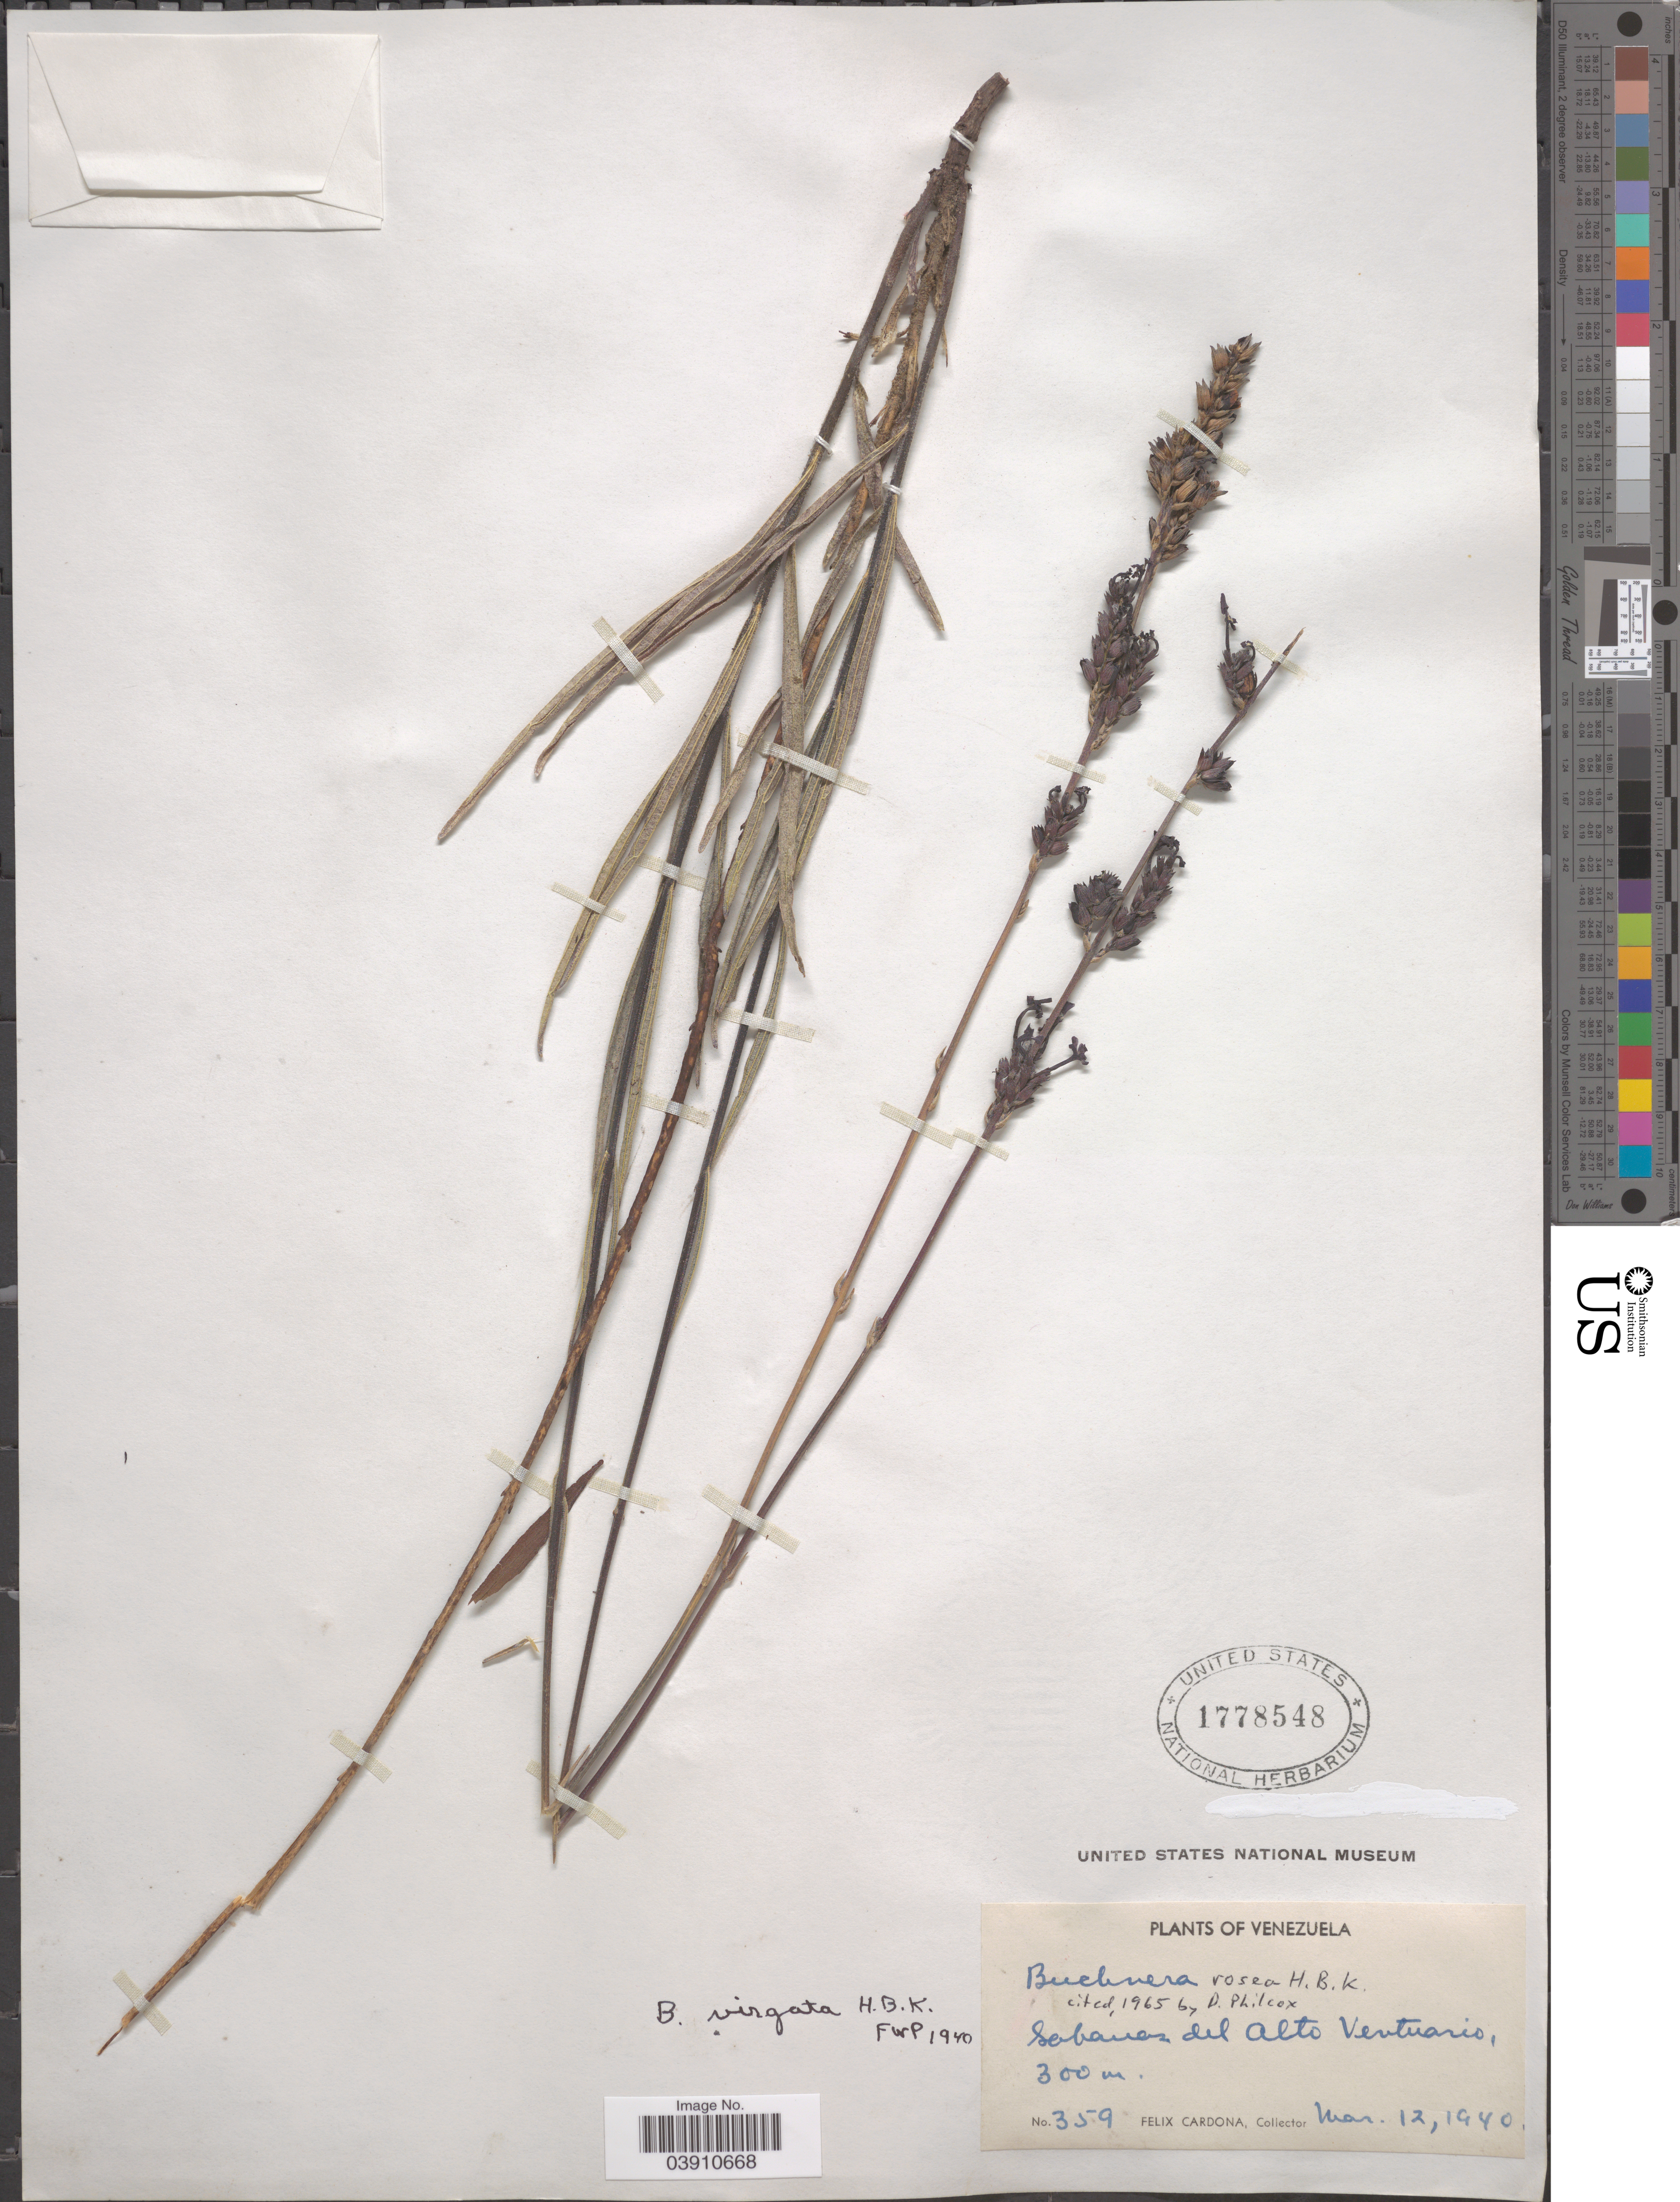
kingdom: Plantae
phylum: Tracheophyta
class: Magnoliopsida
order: Lamiales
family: Orobanchaceae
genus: Buchnera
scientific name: Buchnera rosea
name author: Kunth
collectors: F. Cardona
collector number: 359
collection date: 1940-03-12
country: Venezuela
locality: Sabanas del Alto Ventuario.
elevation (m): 300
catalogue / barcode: US 1778548